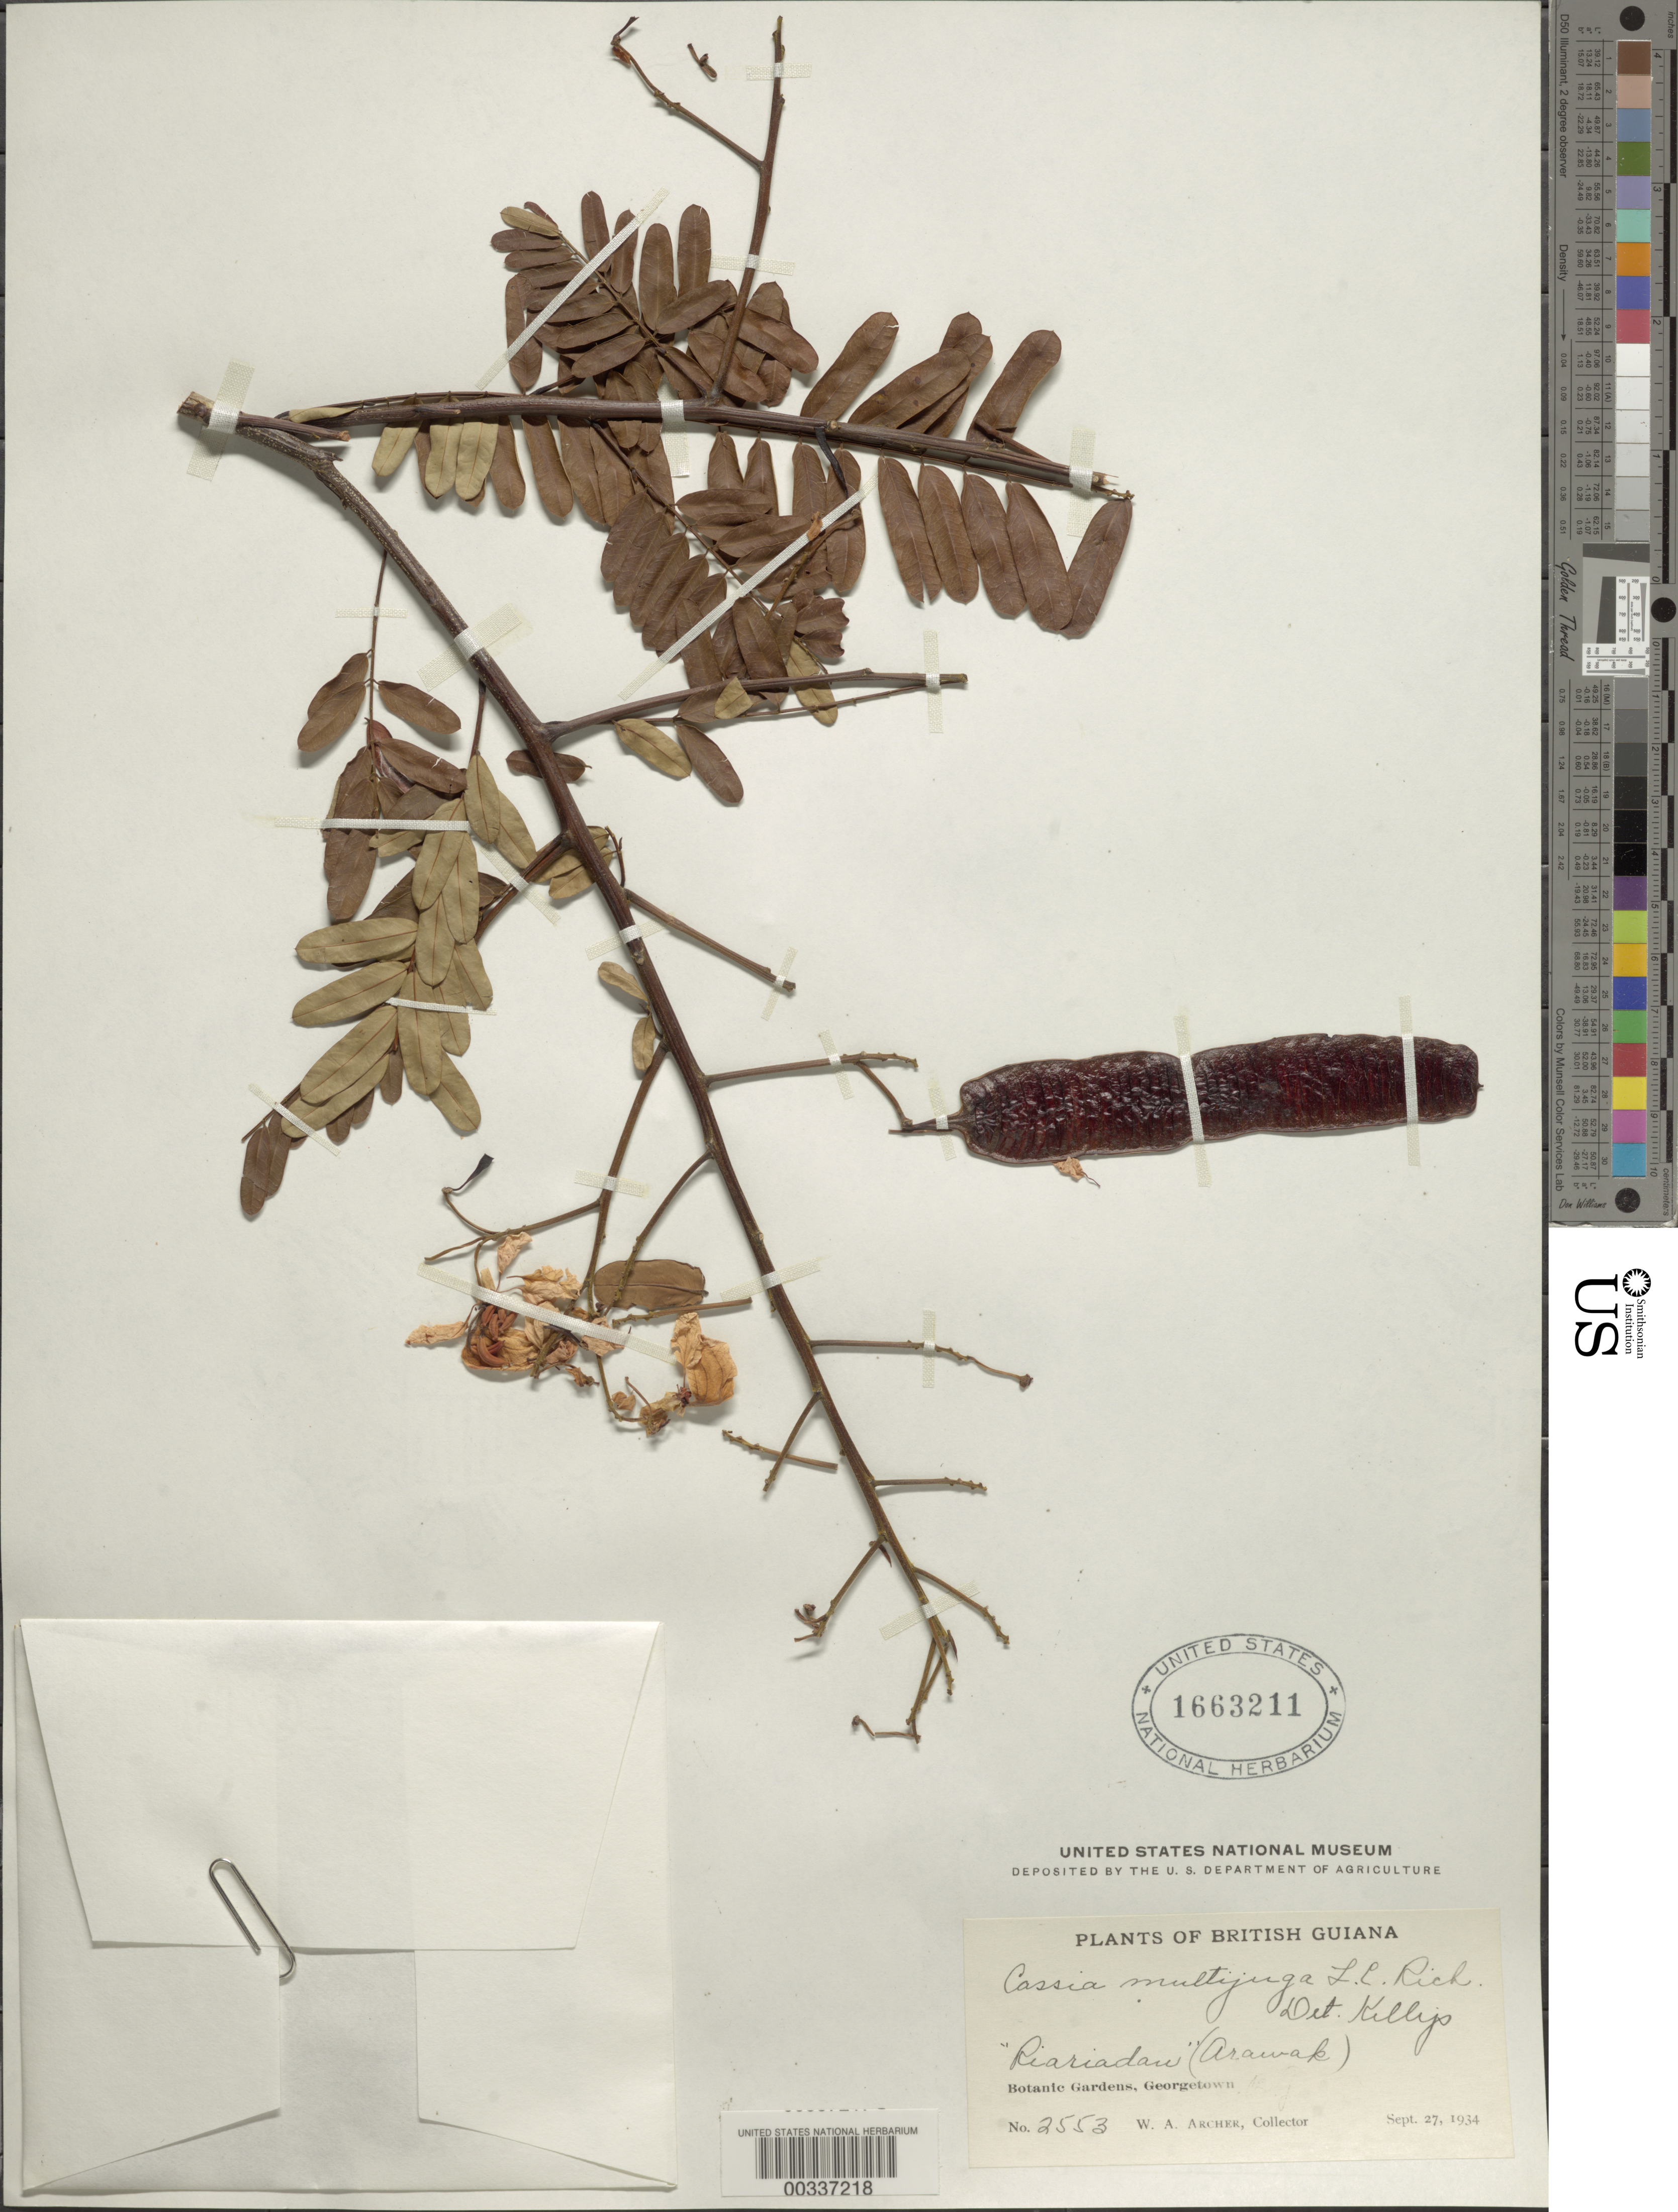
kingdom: Plantae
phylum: Tracheophyta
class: Magnoliopsida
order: Fabales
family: Fabaceae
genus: Senna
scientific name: Senna multijuga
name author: (Rich.) H.S. Irwin & Barneby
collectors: W. A. Archer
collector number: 2553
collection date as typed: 27 Sep 1934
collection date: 1934-09-27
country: Guyana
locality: Botanic gardens, georgetown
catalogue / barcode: US 1663211